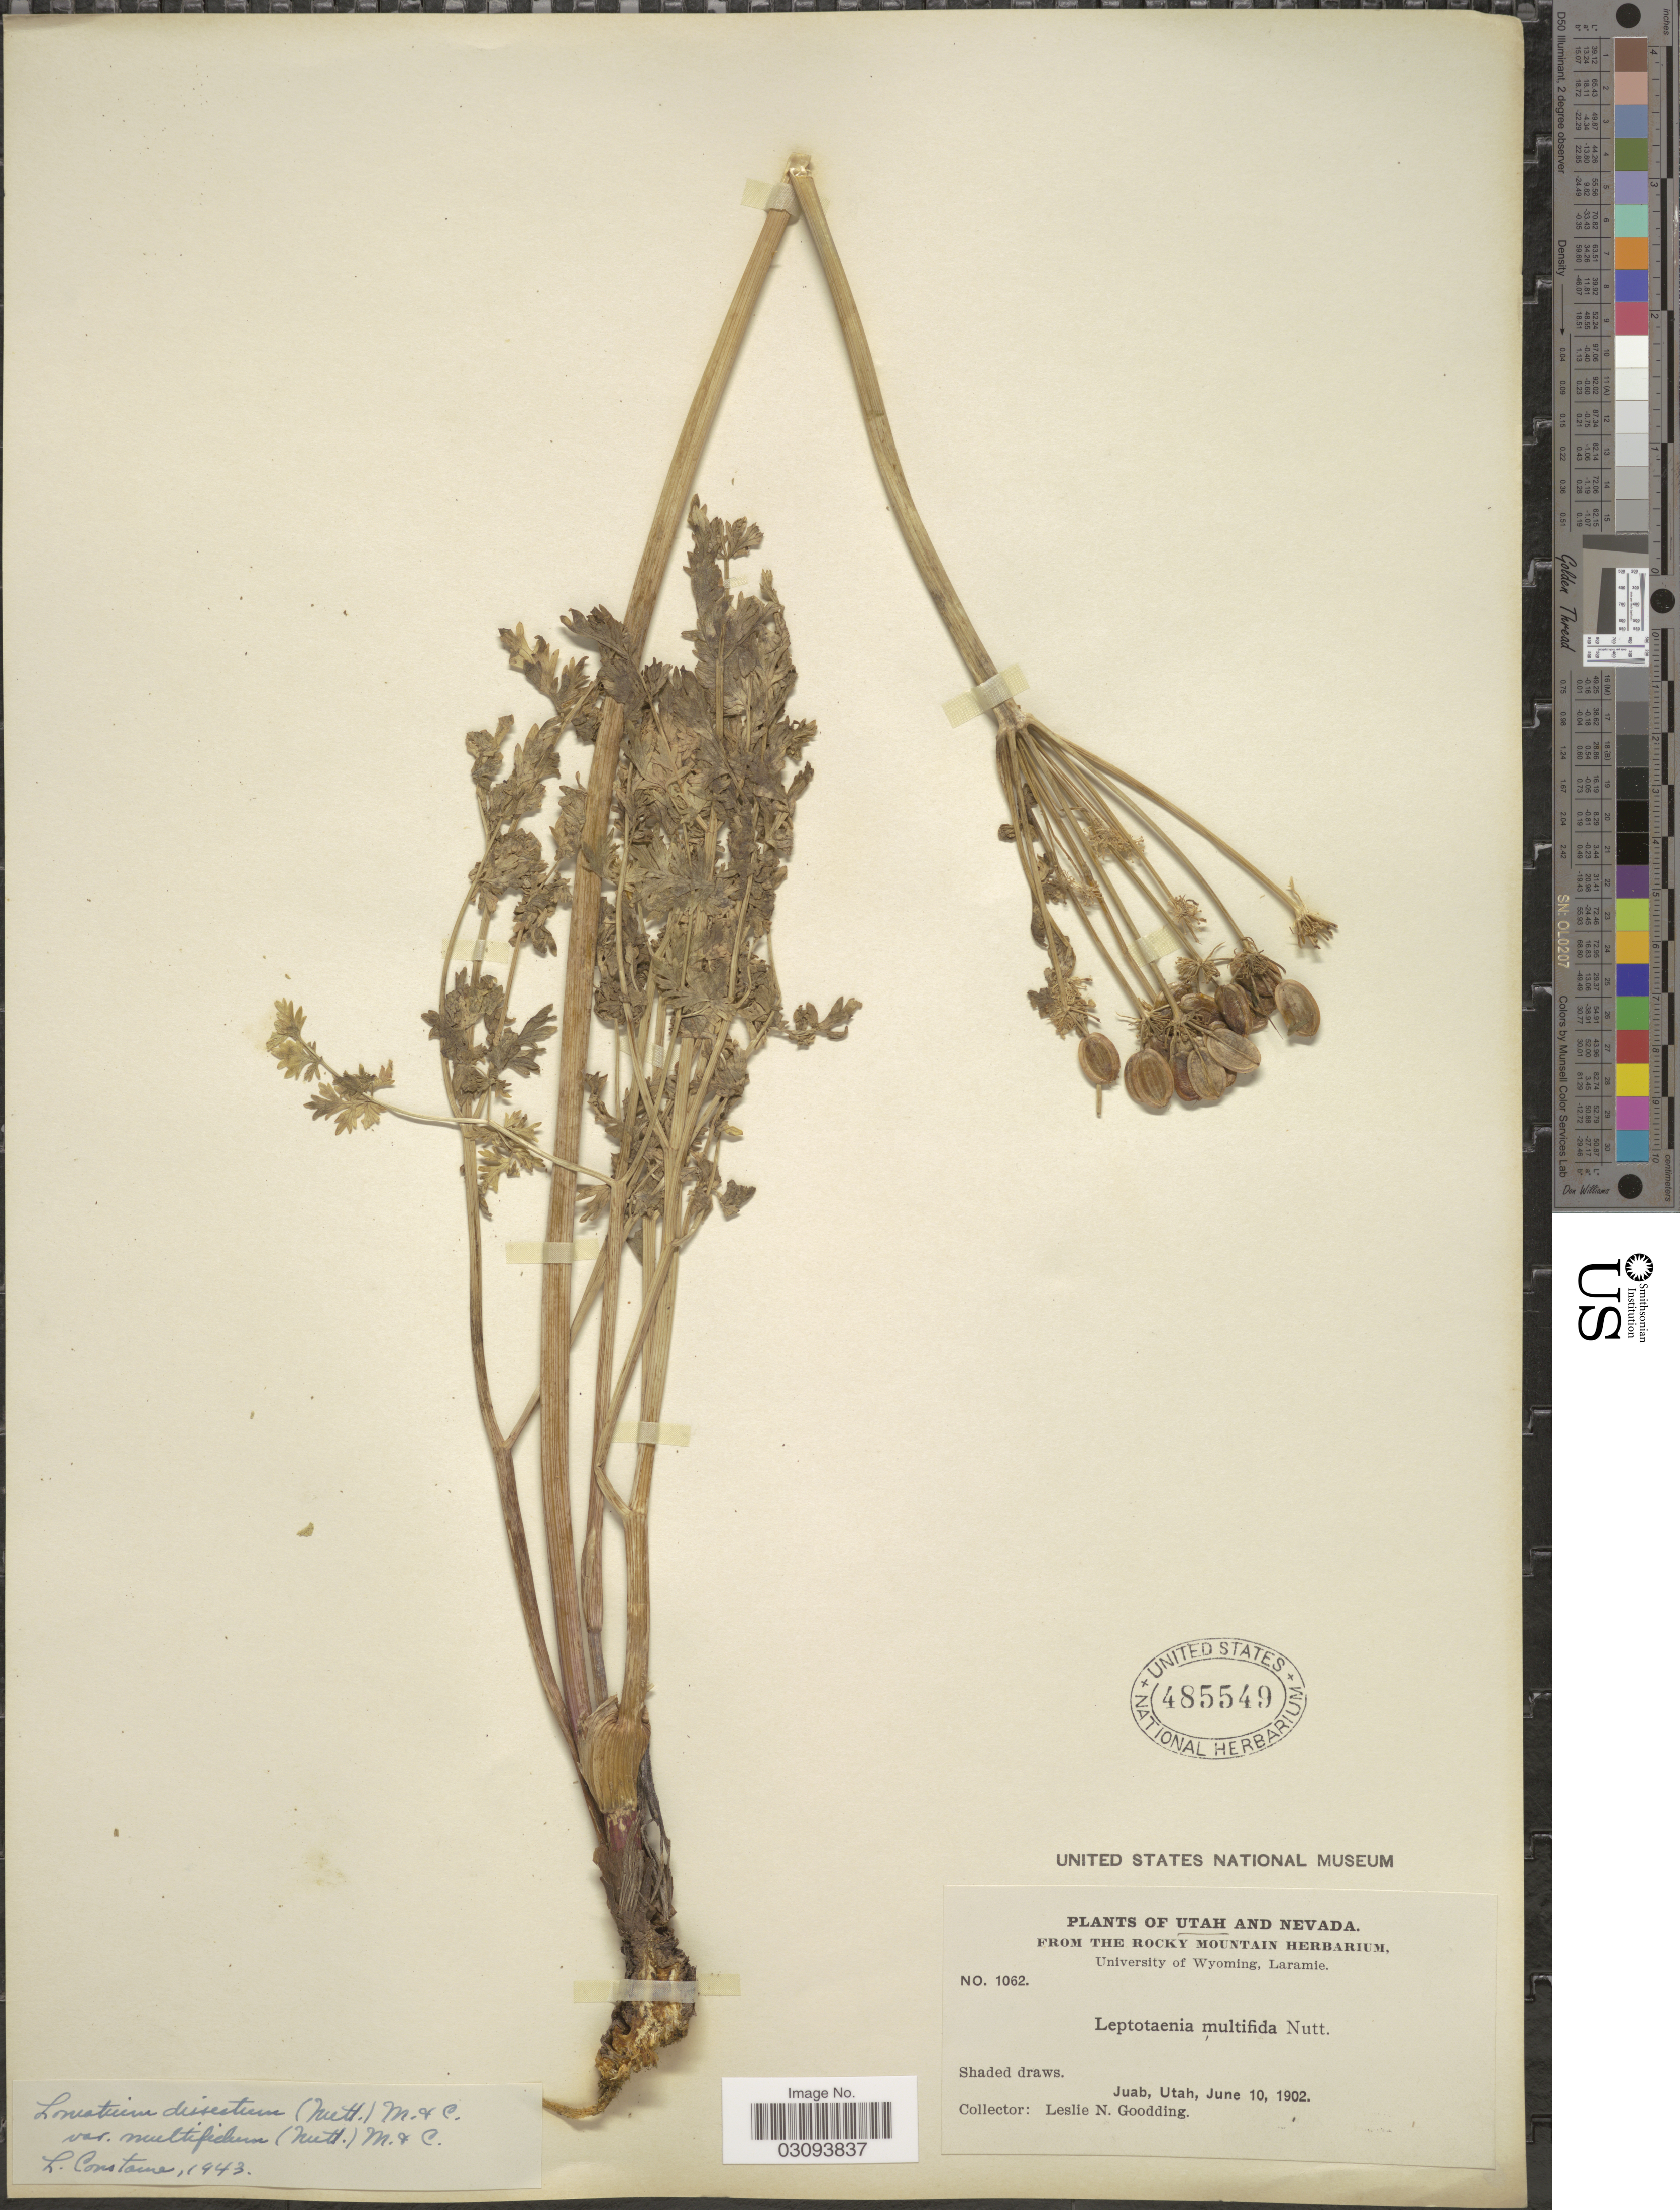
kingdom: Plantae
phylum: Tracheophyta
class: Magnoliopsida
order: Apiales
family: Apiaceae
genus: Lomatium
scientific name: Lomatium dissectum var. multifidum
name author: (Nutt.) Mathias & Constance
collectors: L. N. Goodding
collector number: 1062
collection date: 1902-06-10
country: United States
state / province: Utah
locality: Juab.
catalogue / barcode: US 485549